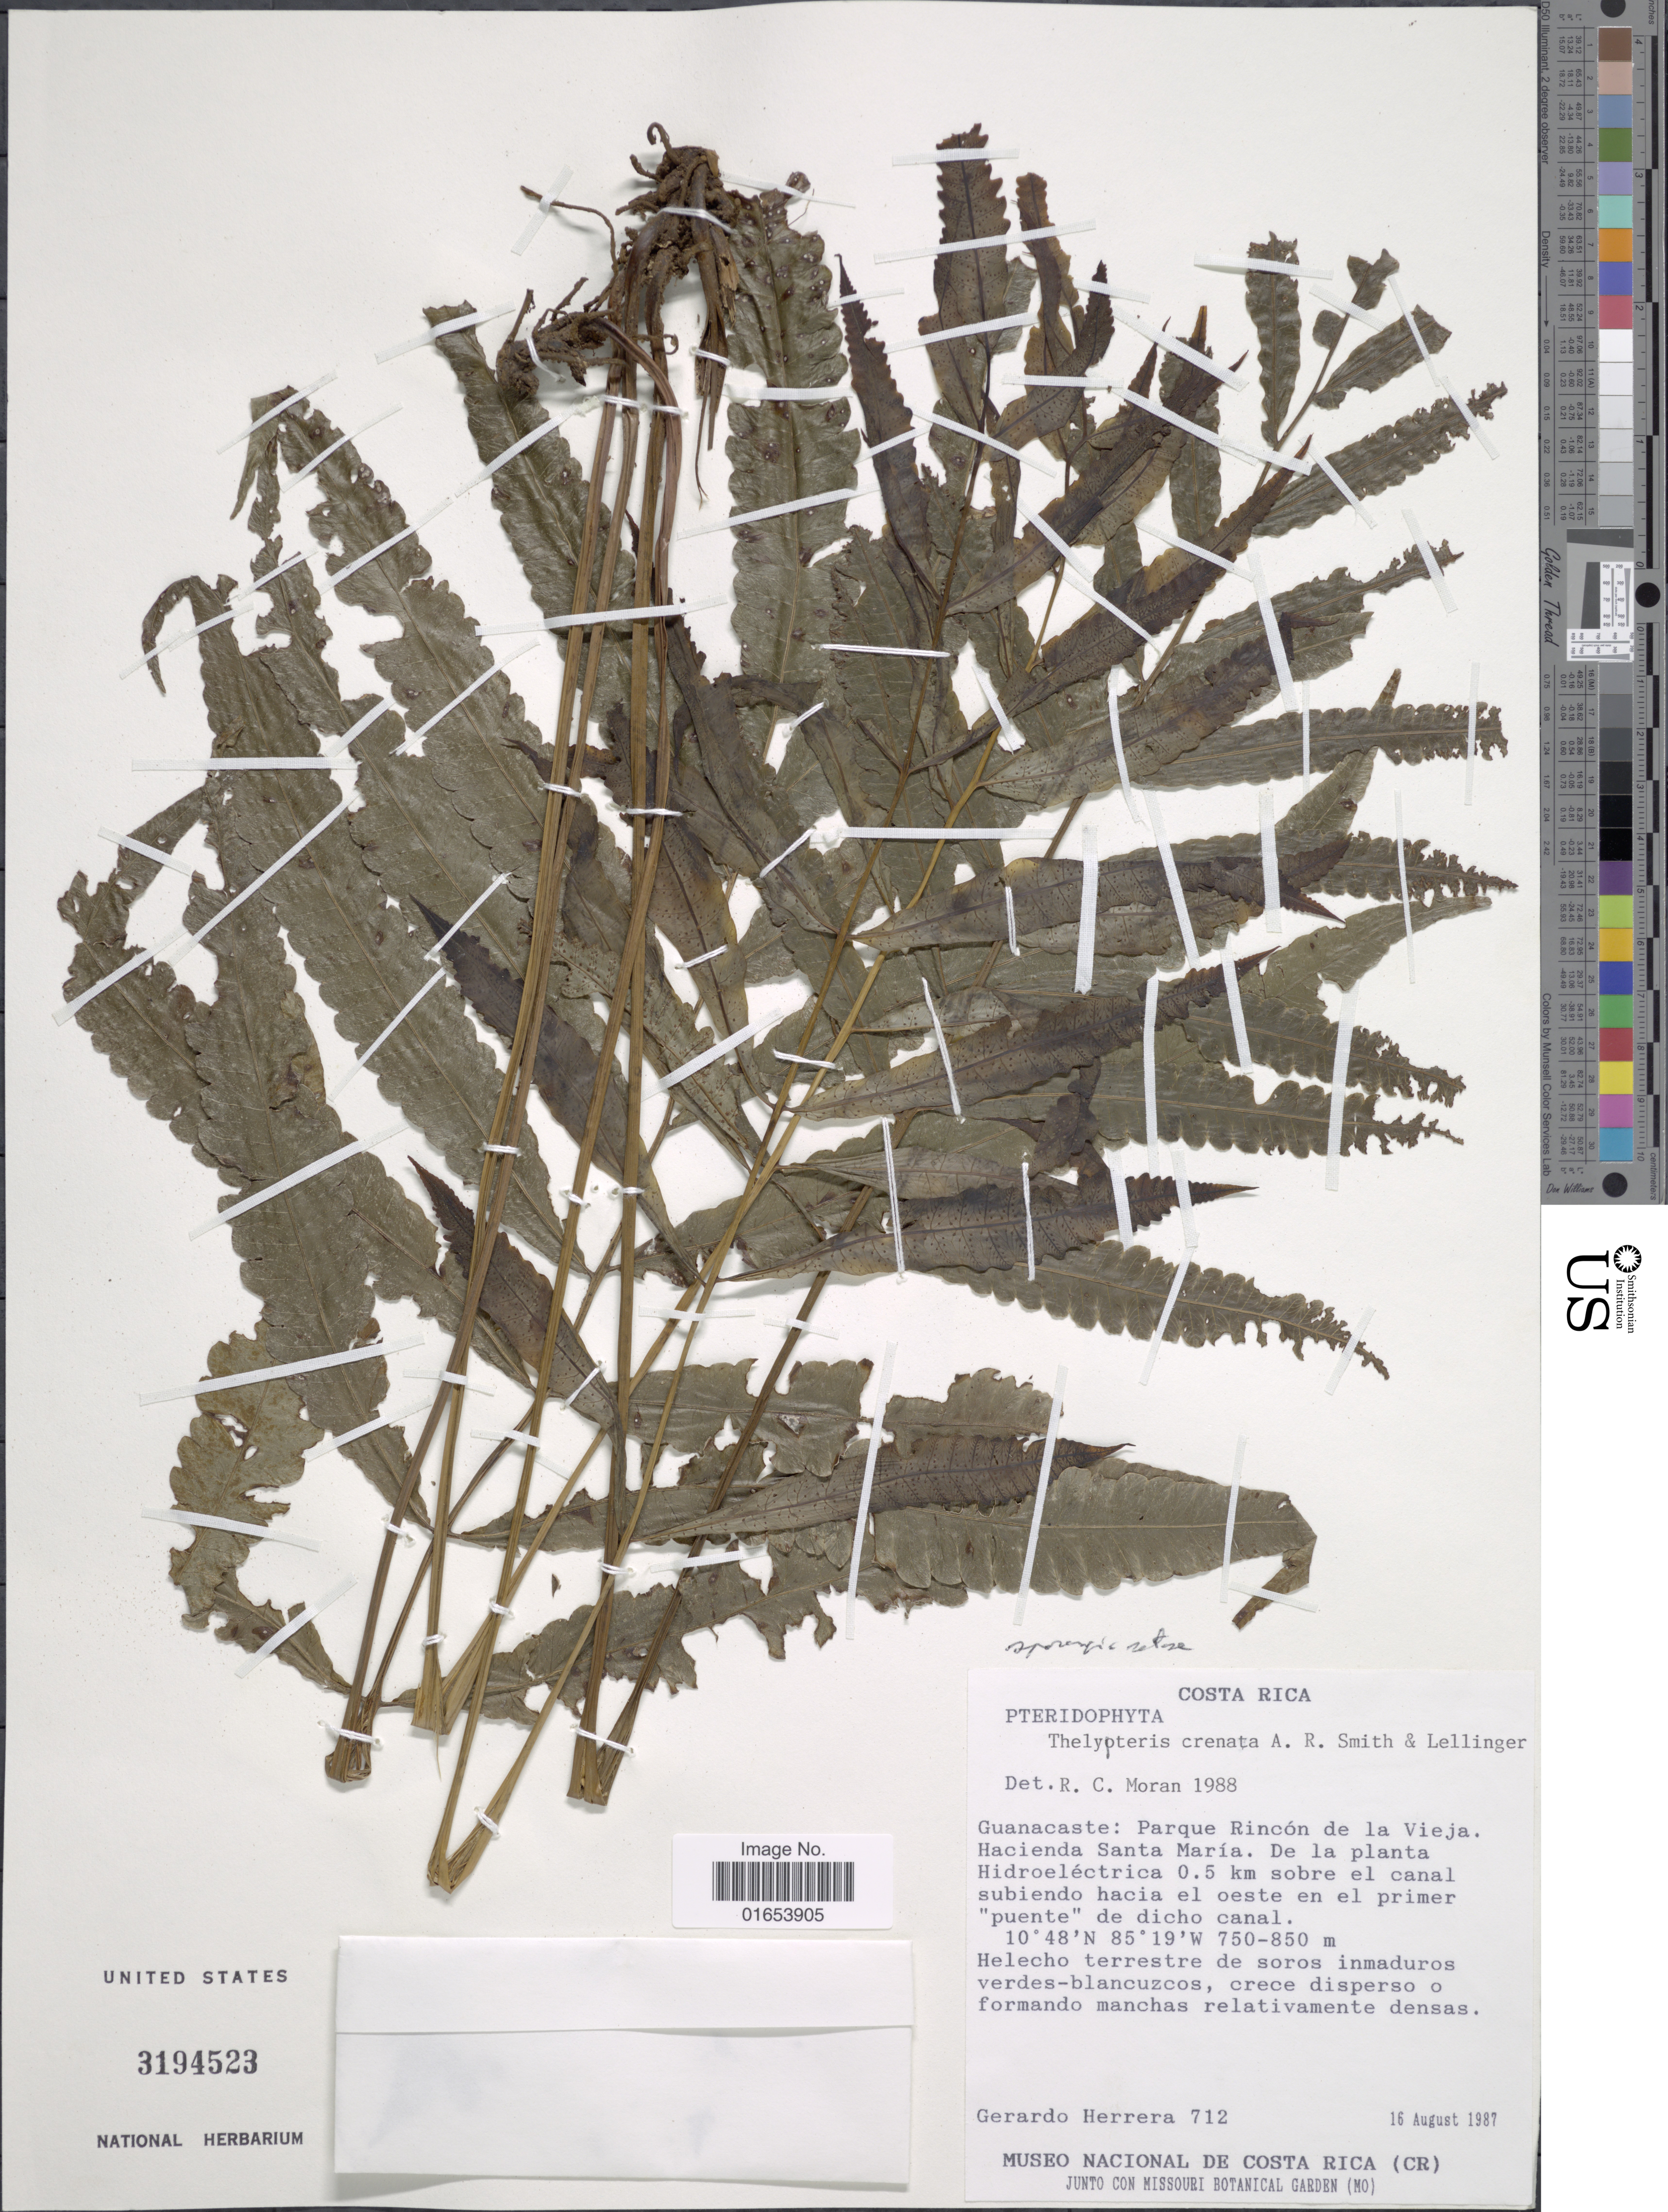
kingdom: Plantae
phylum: Tracheophyta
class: Polypodiopsida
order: Polypodiales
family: Thelypteridaceae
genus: Goniopteris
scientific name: Goniopteris crenata (A.R. Sm. & Lellinger) comb. nov., ined 2015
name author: (A.R. Sm. & Lellinger)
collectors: G. Herrera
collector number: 712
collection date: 1987-08-16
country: Costa Rica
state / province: Guanacaste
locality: Guanacaste: Parque Rincon de la Vieja, Hacienda Santa Maria, de la Planta Hidroelectrica 0.5 km sobre el canal subiendo hacia el oeste el el primer "puente"de dicho canal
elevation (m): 750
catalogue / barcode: US 3194523